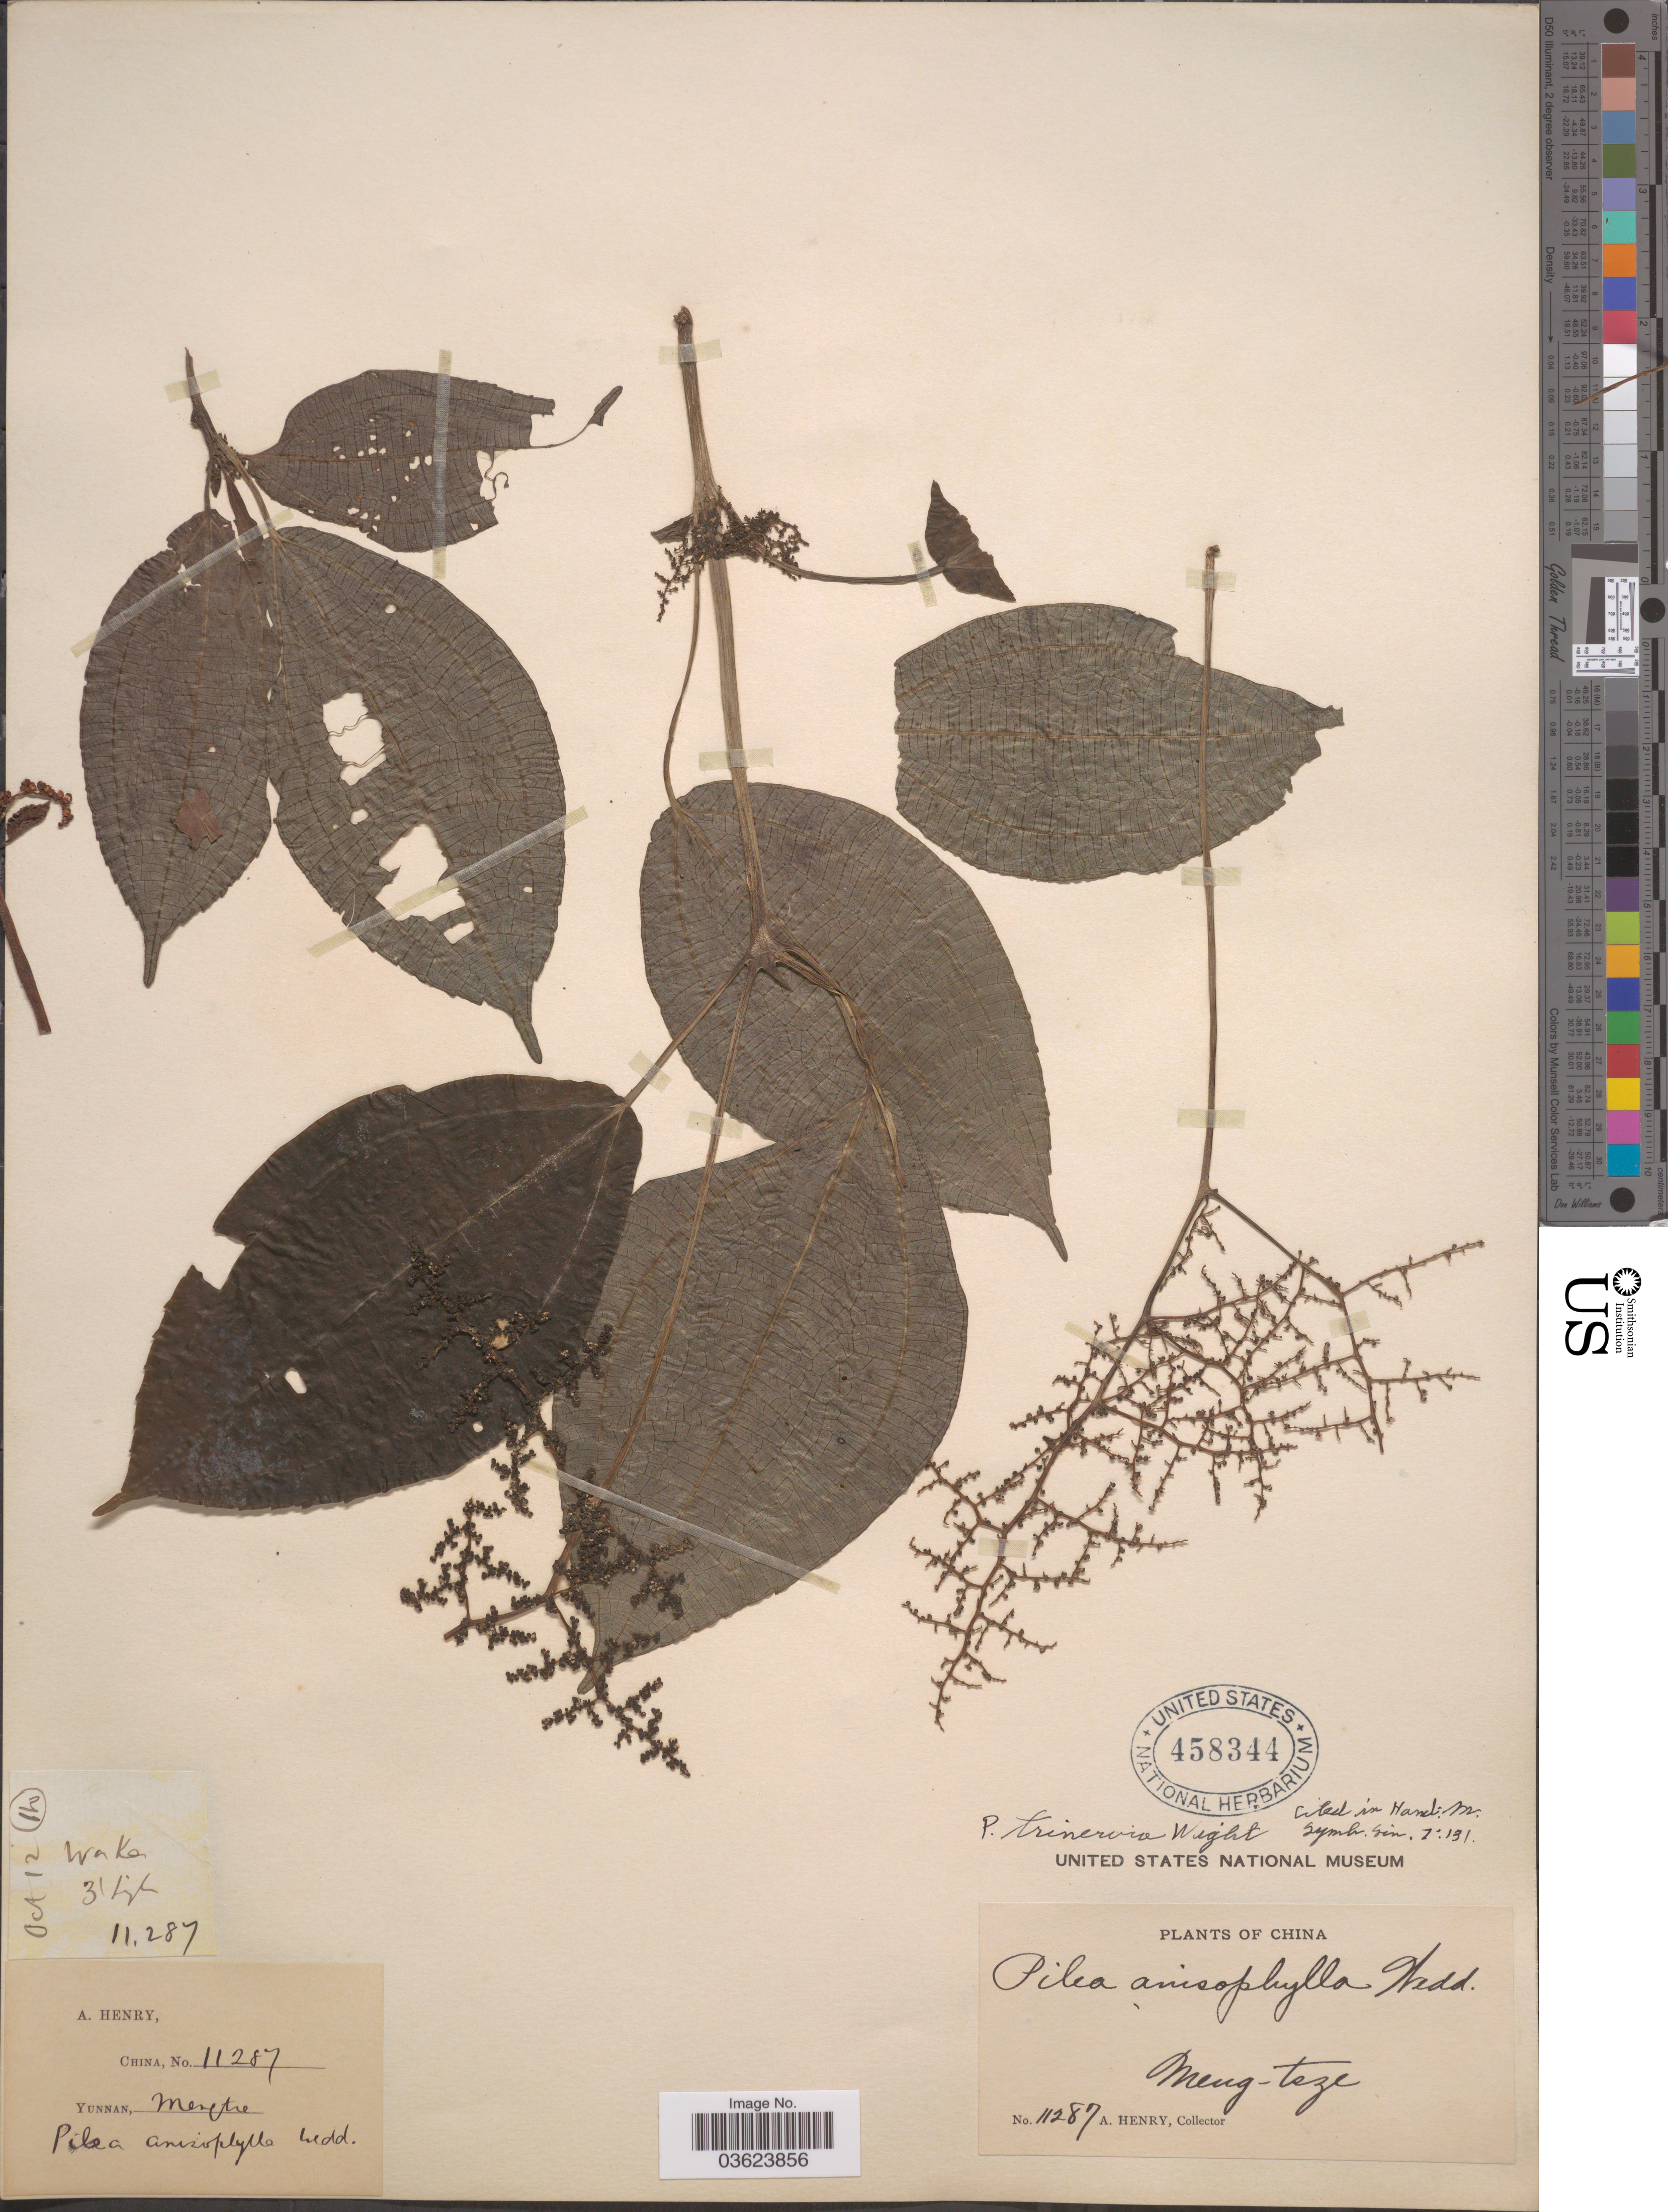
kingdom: Plantae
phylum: Tracheophyta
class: Magnoliopsida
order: Rosales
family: Urticaceae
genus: Pilea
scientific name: Pilea trinervia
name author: (Roxb.) Wight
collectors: A. Henry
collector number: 11287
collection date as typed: Transcribed d/m/y: /10/12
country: China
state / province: Yunnan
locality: Meng-teze.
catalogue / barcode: US 458344